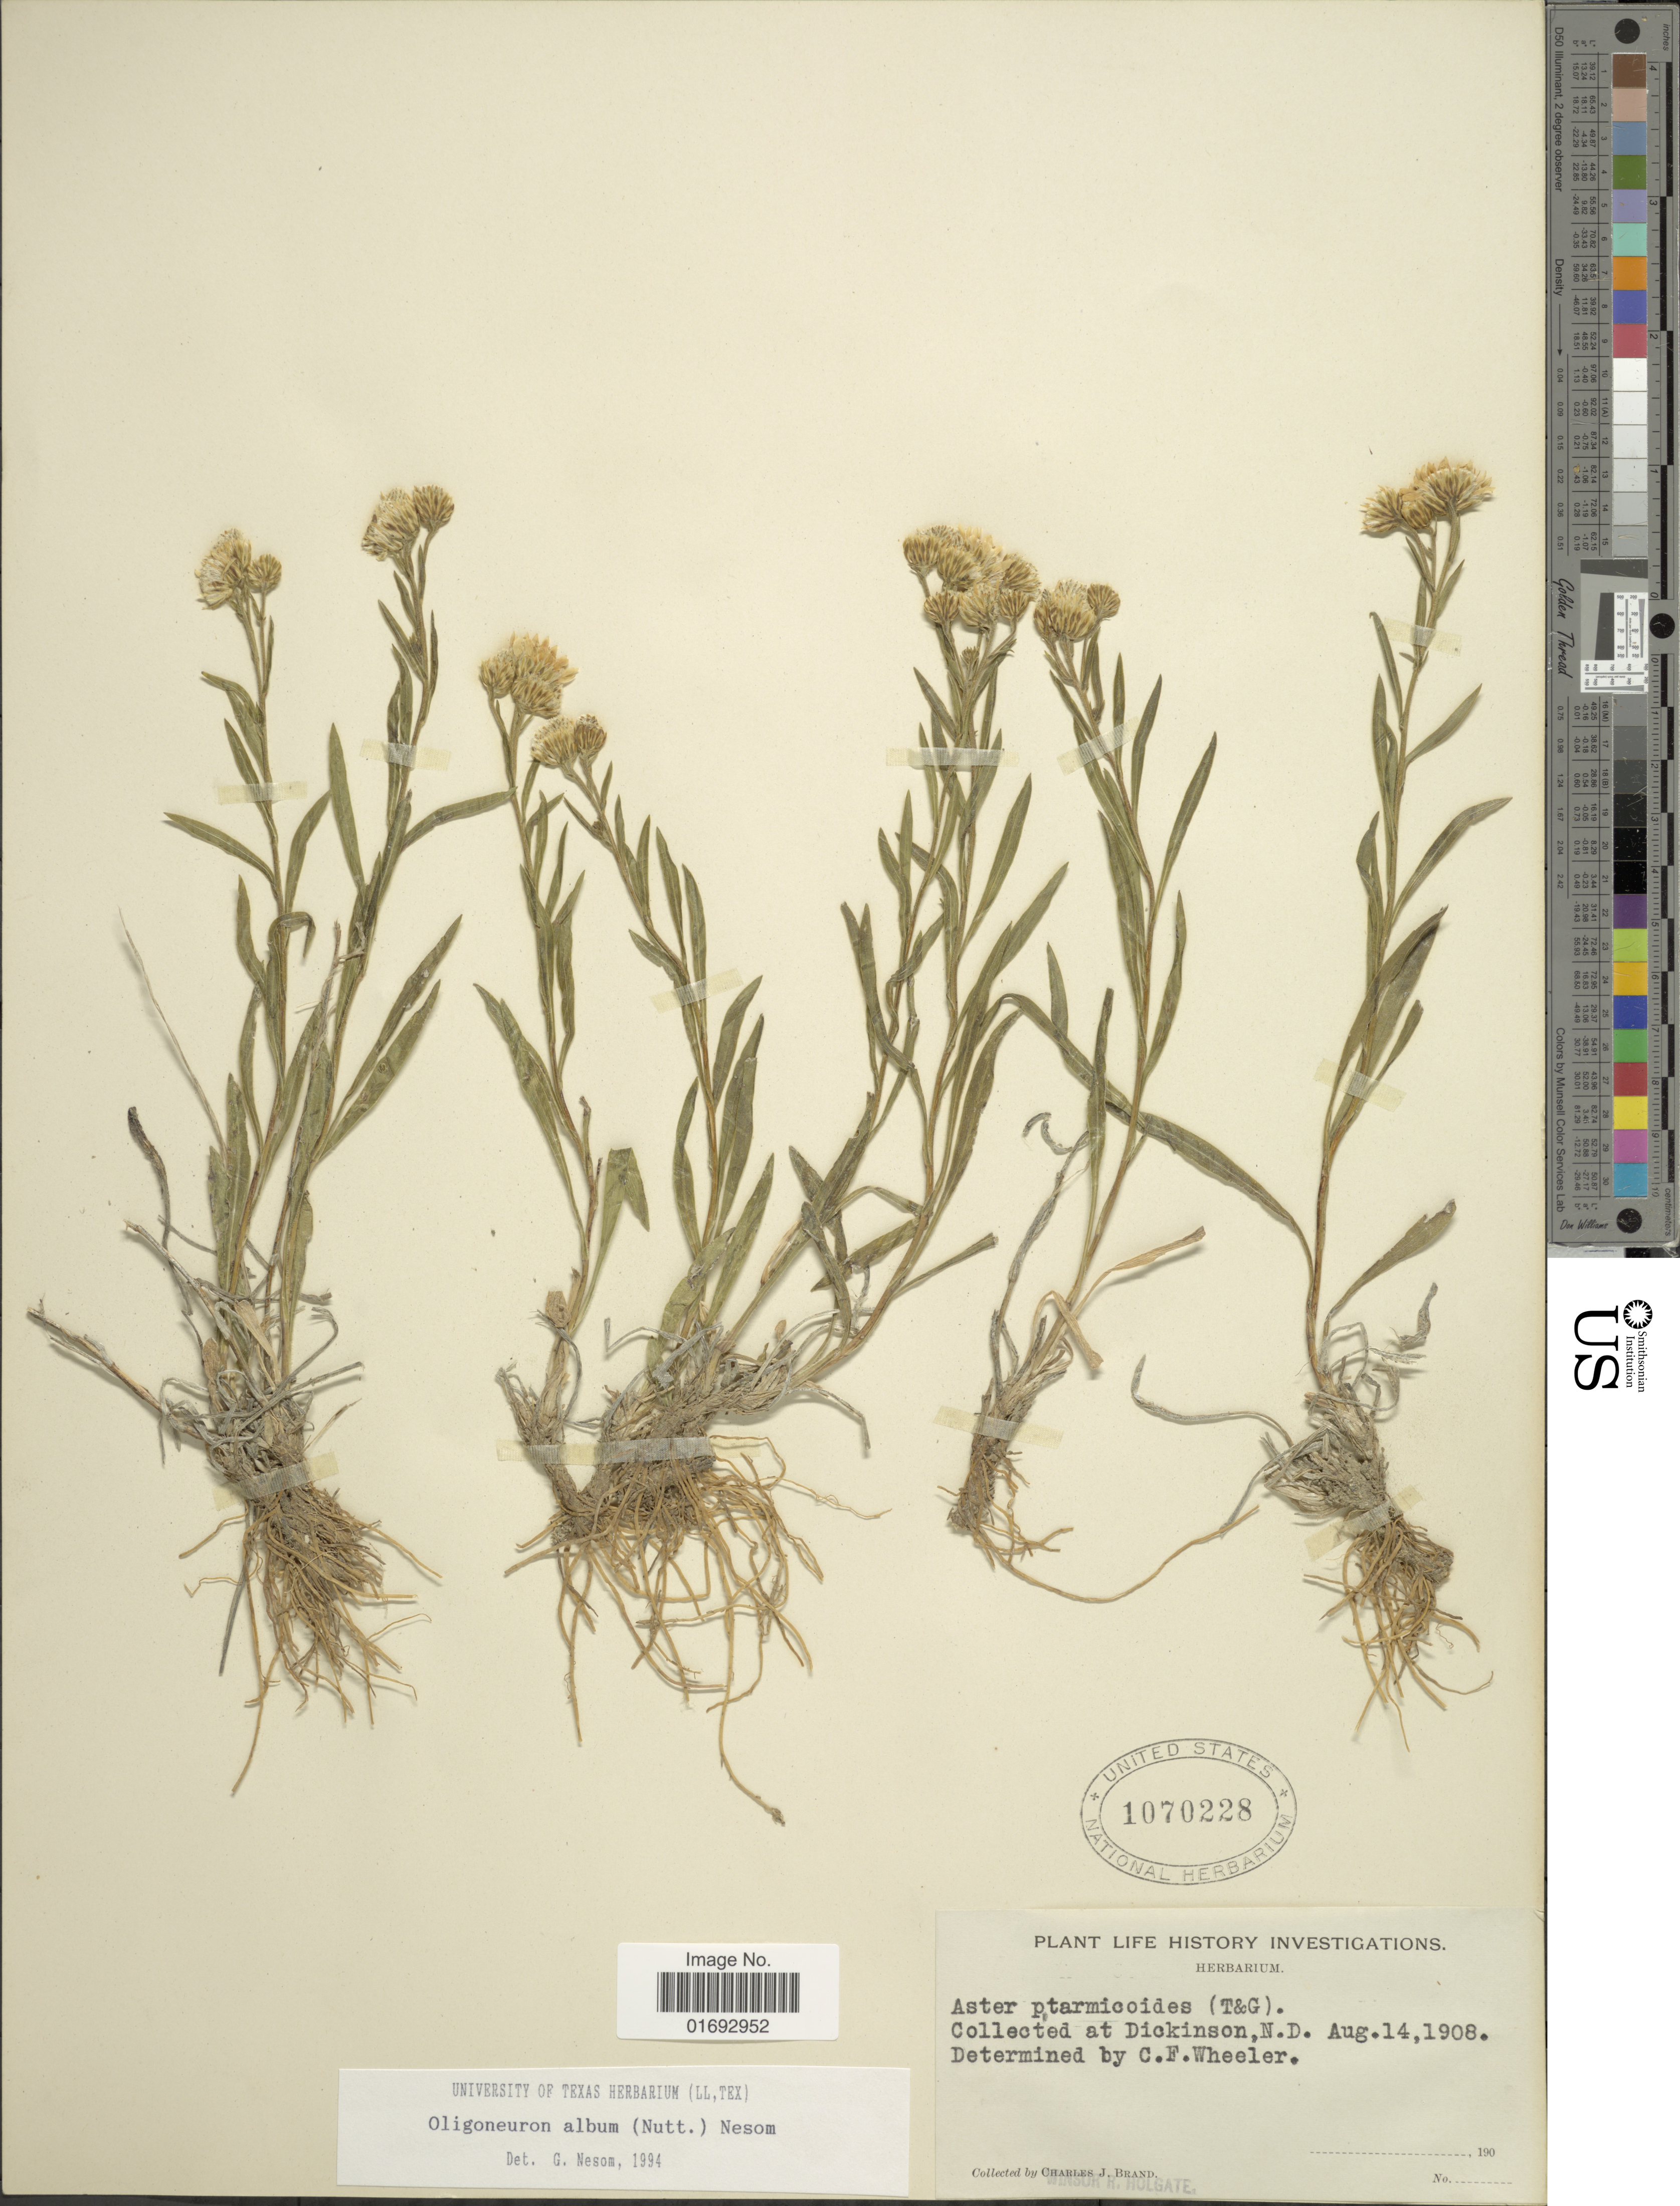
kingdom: Plantae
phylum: Tracheophyta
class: Magnoliopsida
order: Asterales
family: Asteraceae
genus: Oligoneuron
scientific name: Oligoneuron album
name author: (Nutt.) G.L. Nesom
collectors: C. J. Brand & W. Holgate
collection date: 1908-08-14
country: United States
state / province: North Dakota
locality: Dickinson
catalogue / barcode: US 1070228